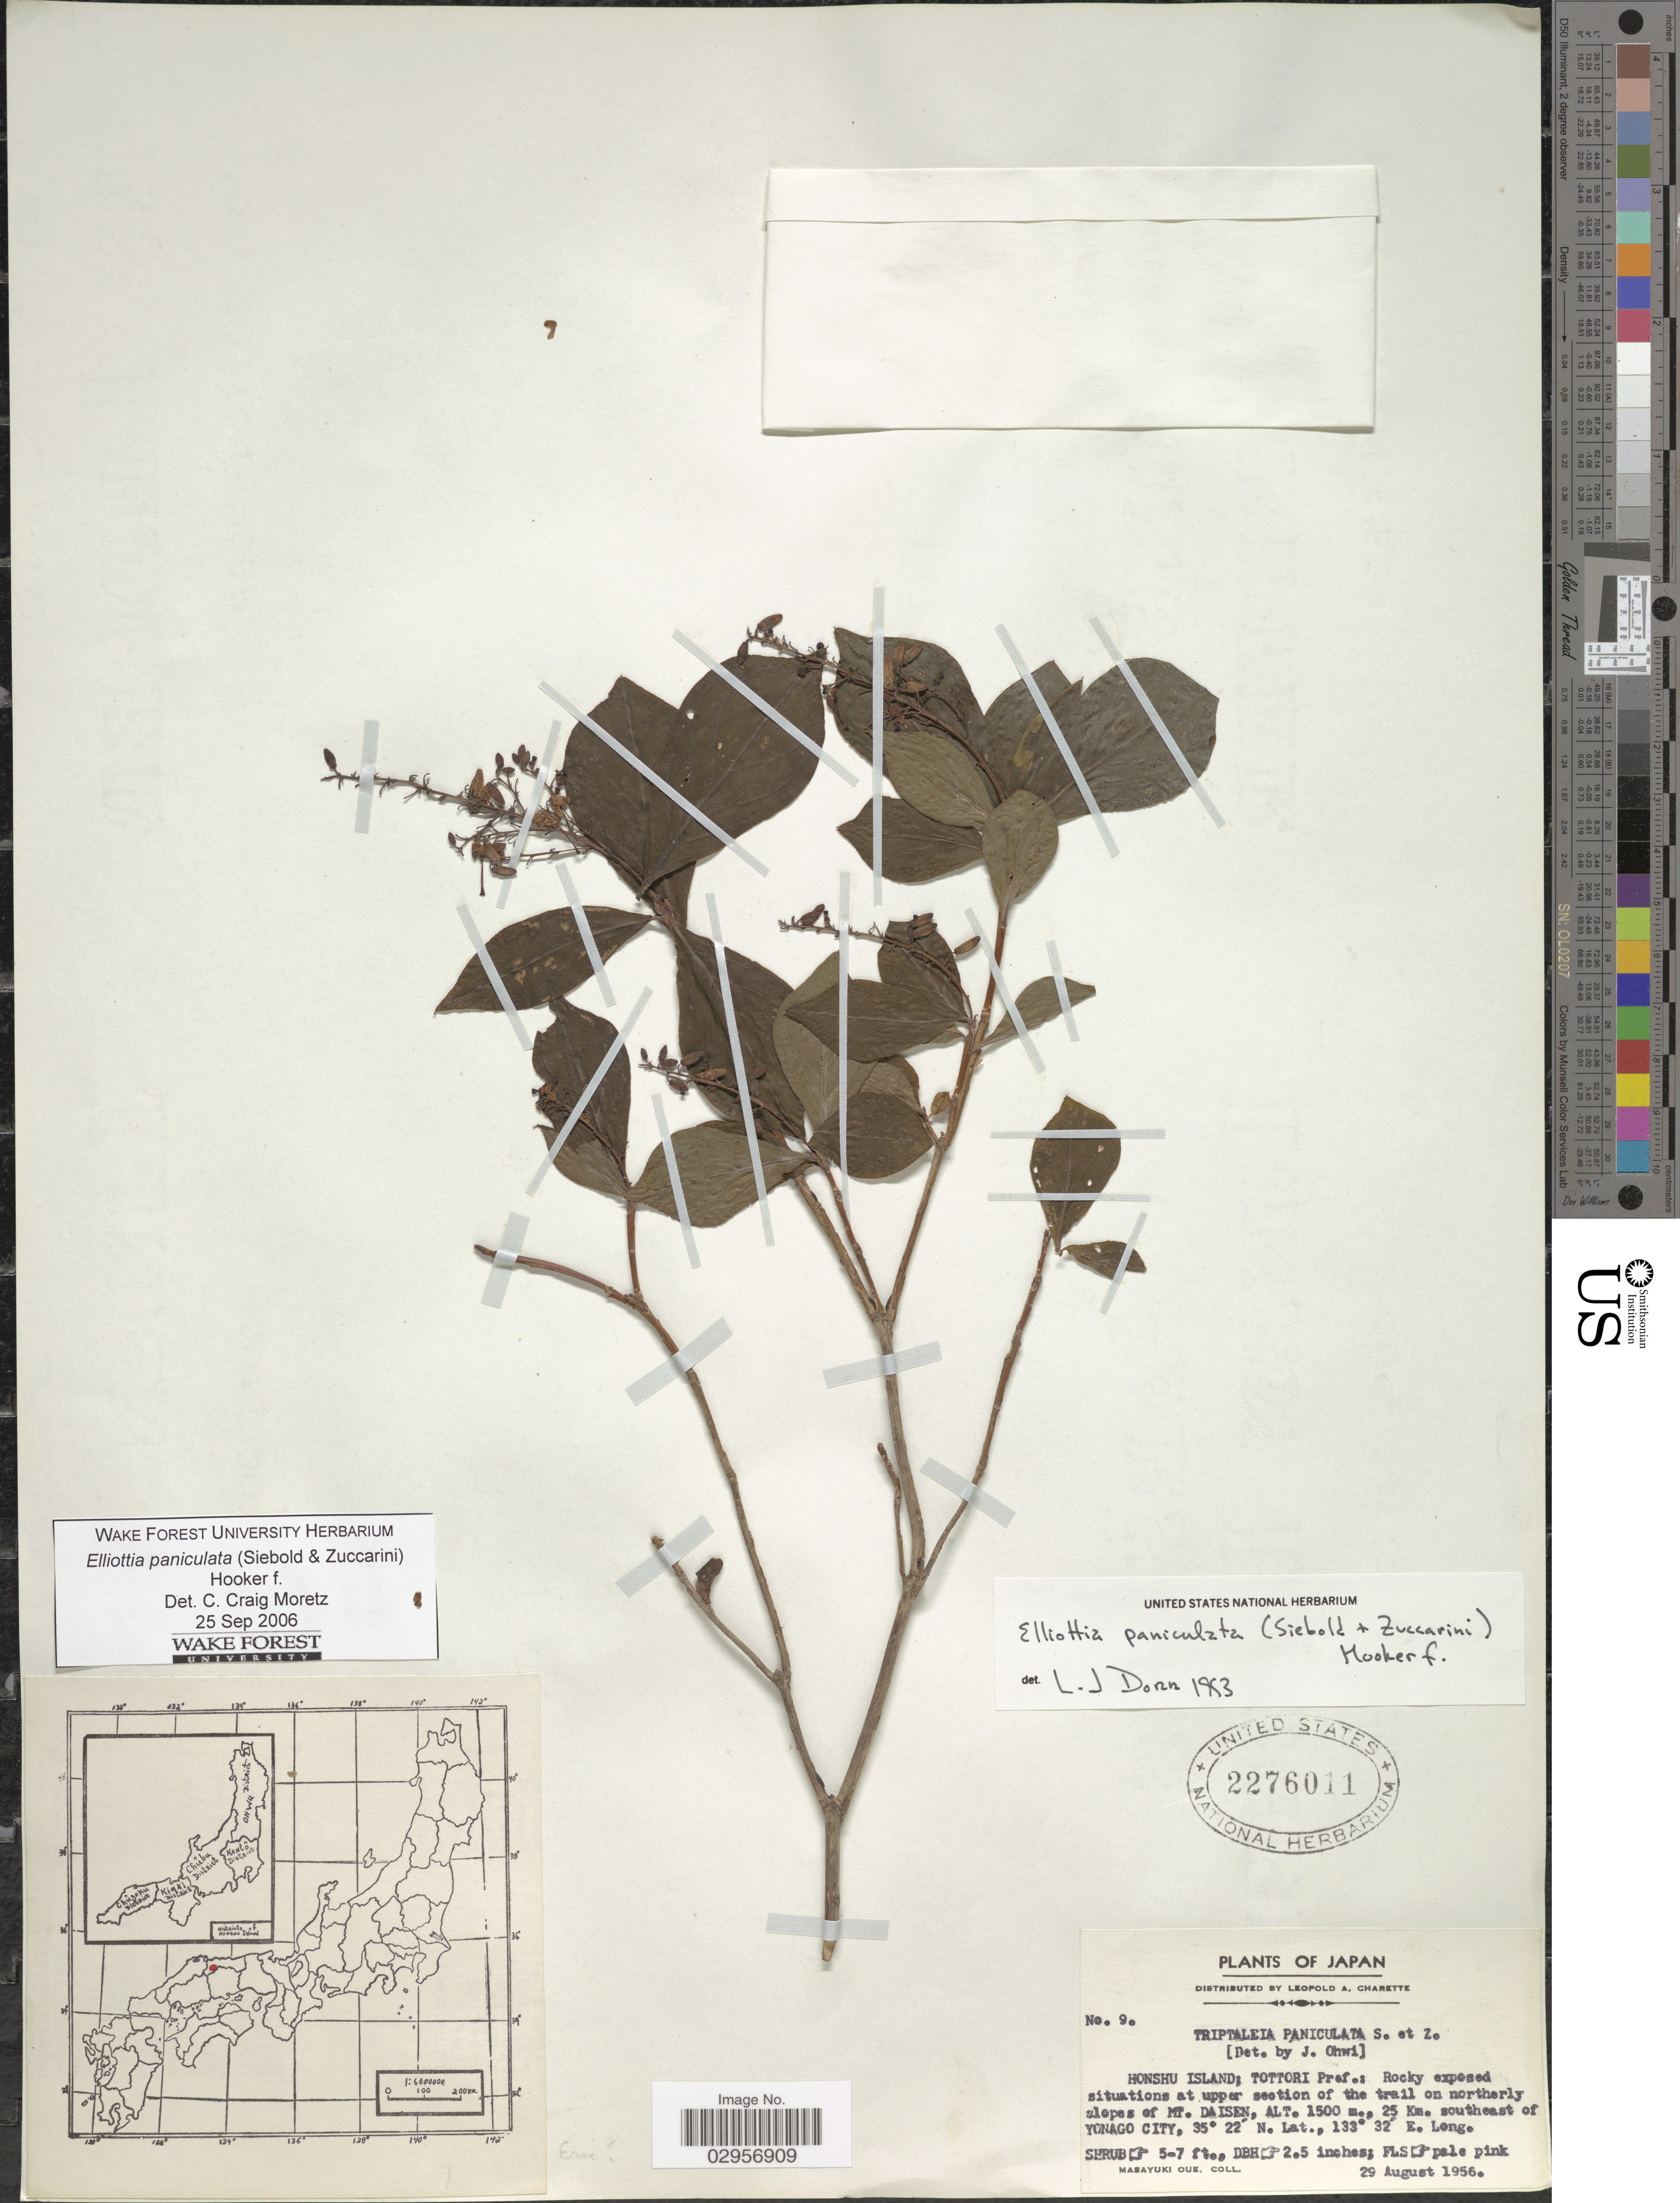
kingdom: Plantae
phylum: Tracheophyta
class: Magnoliopsida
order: Ericales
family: Ericaceae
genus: Elliottia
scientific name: Elliottia paniculata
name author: (Siebold & Zucc.) Benth. & Hook. f.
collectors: M. Oue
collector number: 9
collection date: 1956-08-29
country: Japan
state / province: Tottori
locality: Honshu Island: Tottori Pref.: Rocky exposed situations at upper section of the trail on northerly slopes of Mt. Daisen, 25 Km. southeast of Yonago City.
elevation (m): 1500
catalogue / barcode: US 2276011